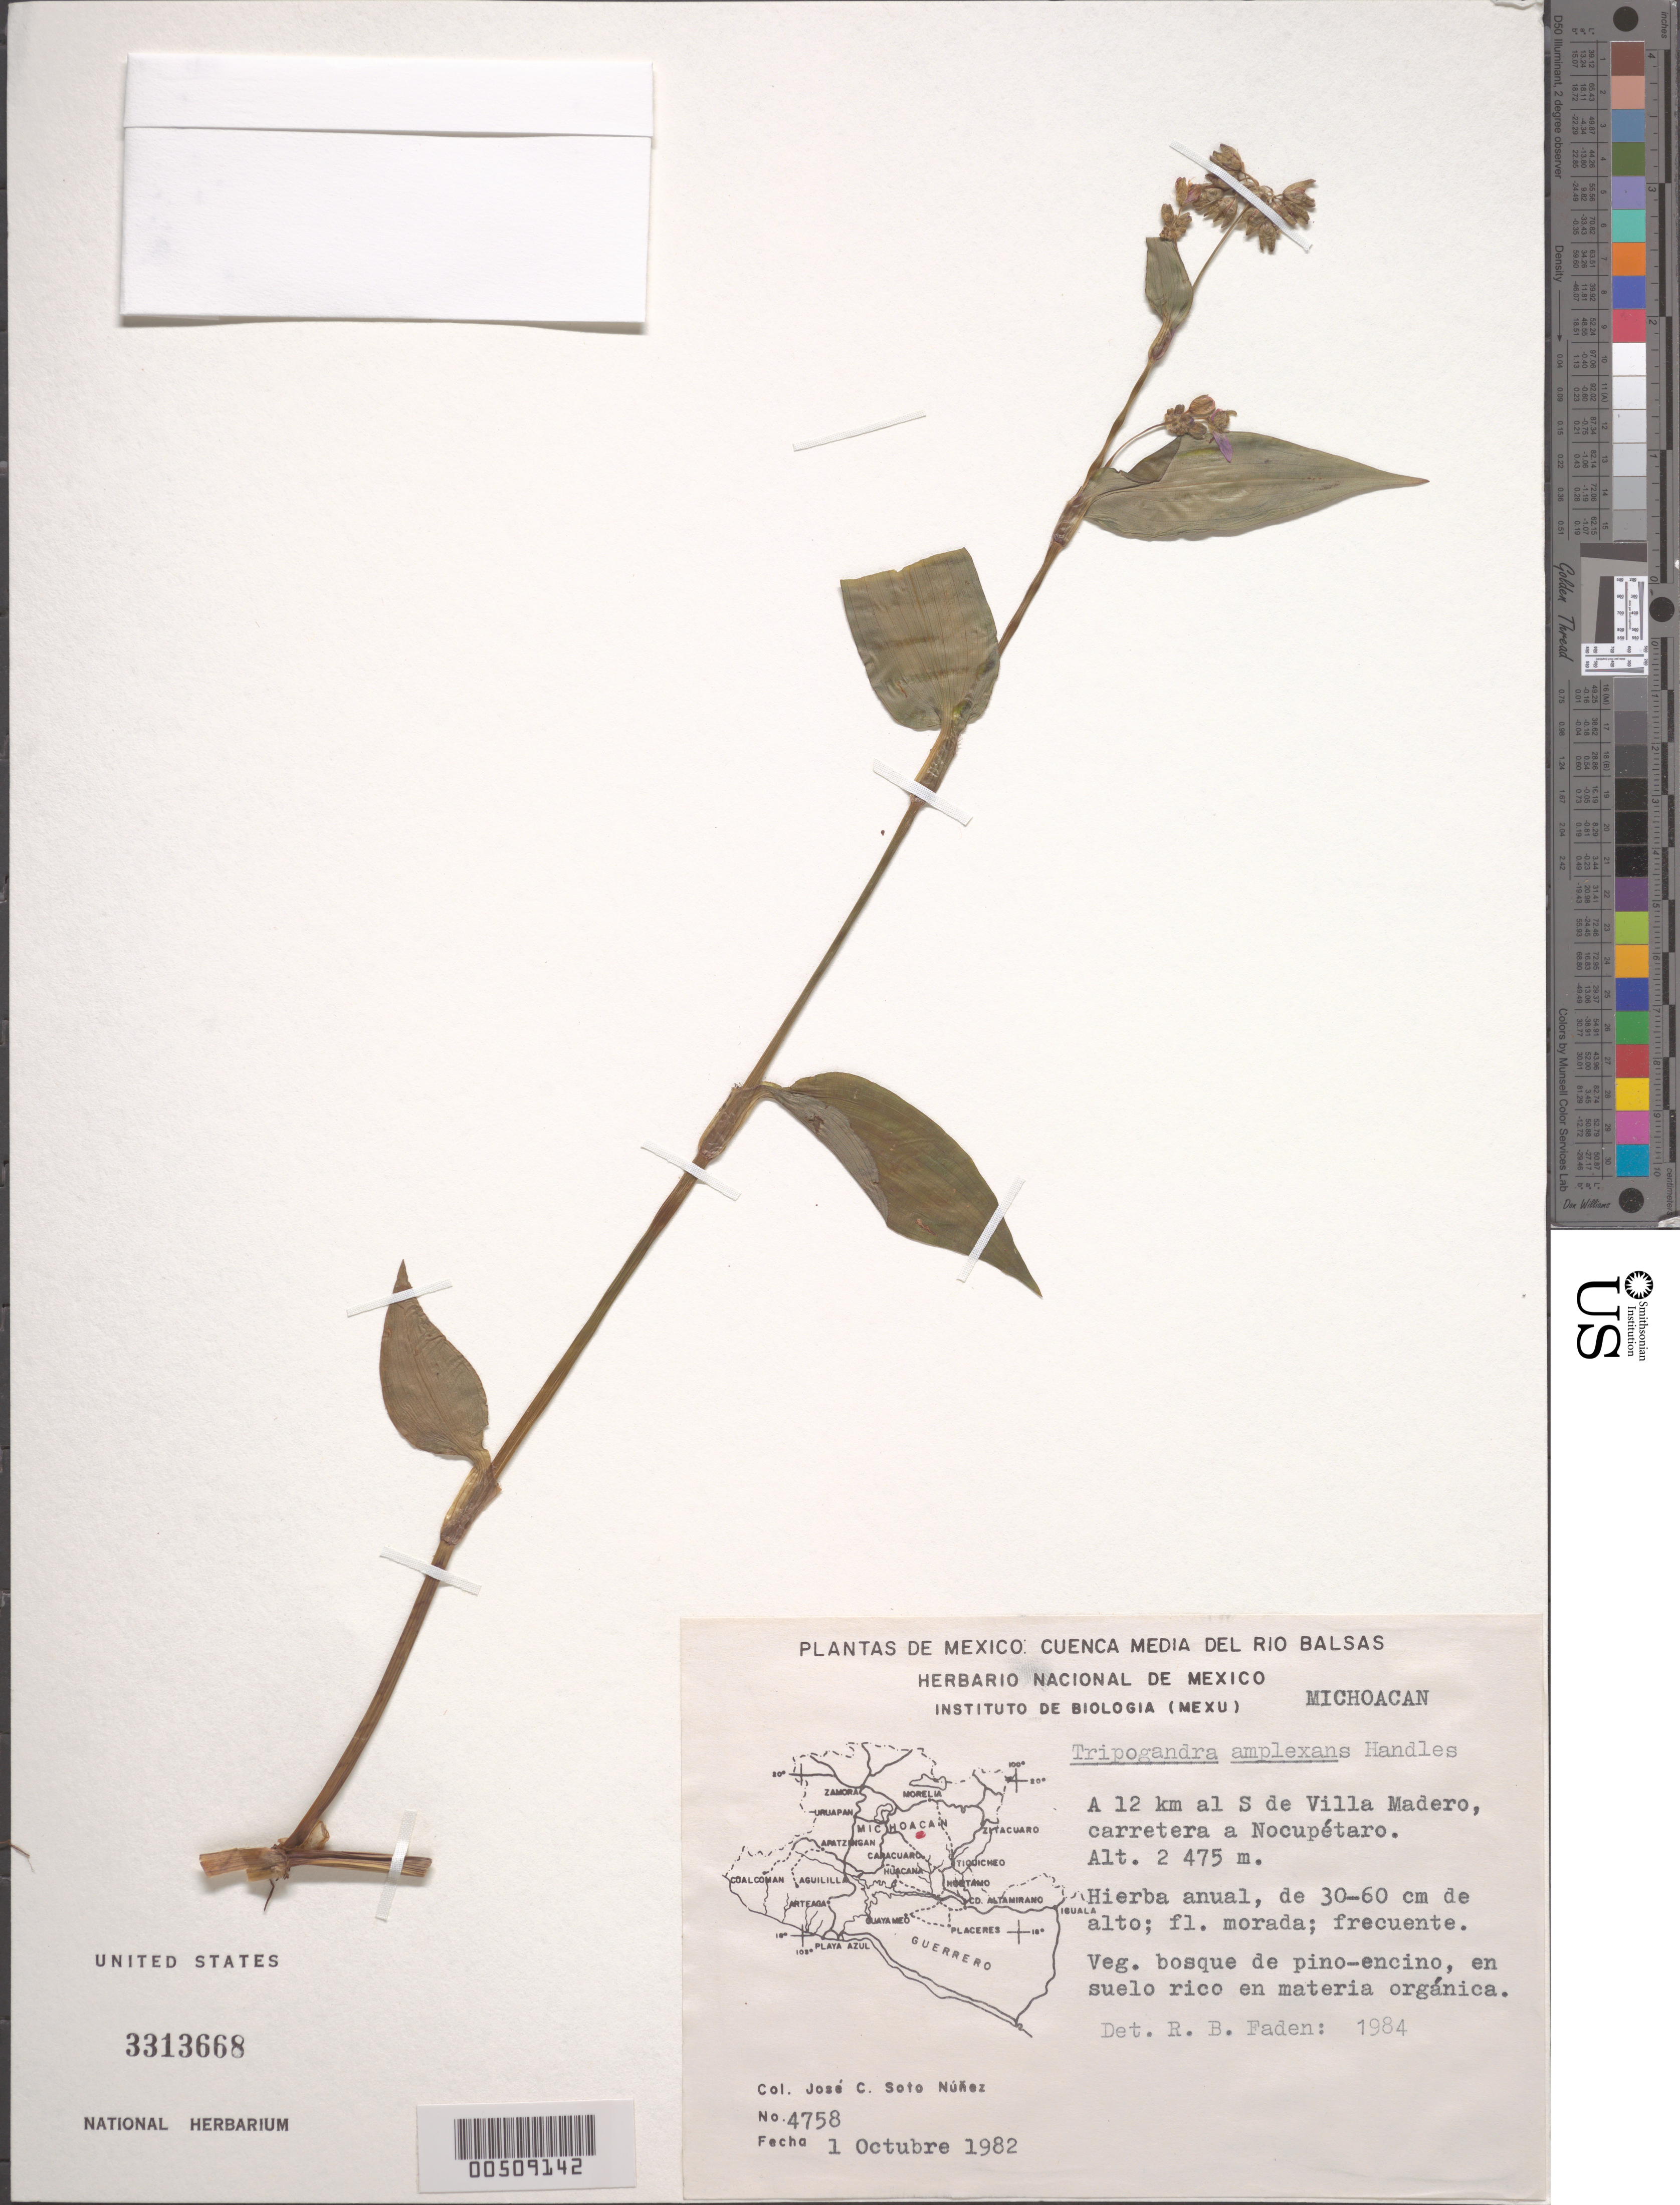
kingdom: Plantae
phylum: Tracheophyta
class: Liliopsida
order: Commelinales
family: Commelinaceae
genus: Tripogandra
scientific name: Tripogandra amplexans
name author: Handlos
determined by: Faden, Robert B., (US), Smithsonian Institution - National Museum of Natural History (UNITED STATES)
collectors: J. C. Soto Núñez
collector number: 4758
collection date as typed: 01 Oct 1982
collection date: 1982-10-01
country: Mexico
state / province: Michoacán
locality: S of Villa Madero, Nocupetaro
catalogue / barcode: US 3313668